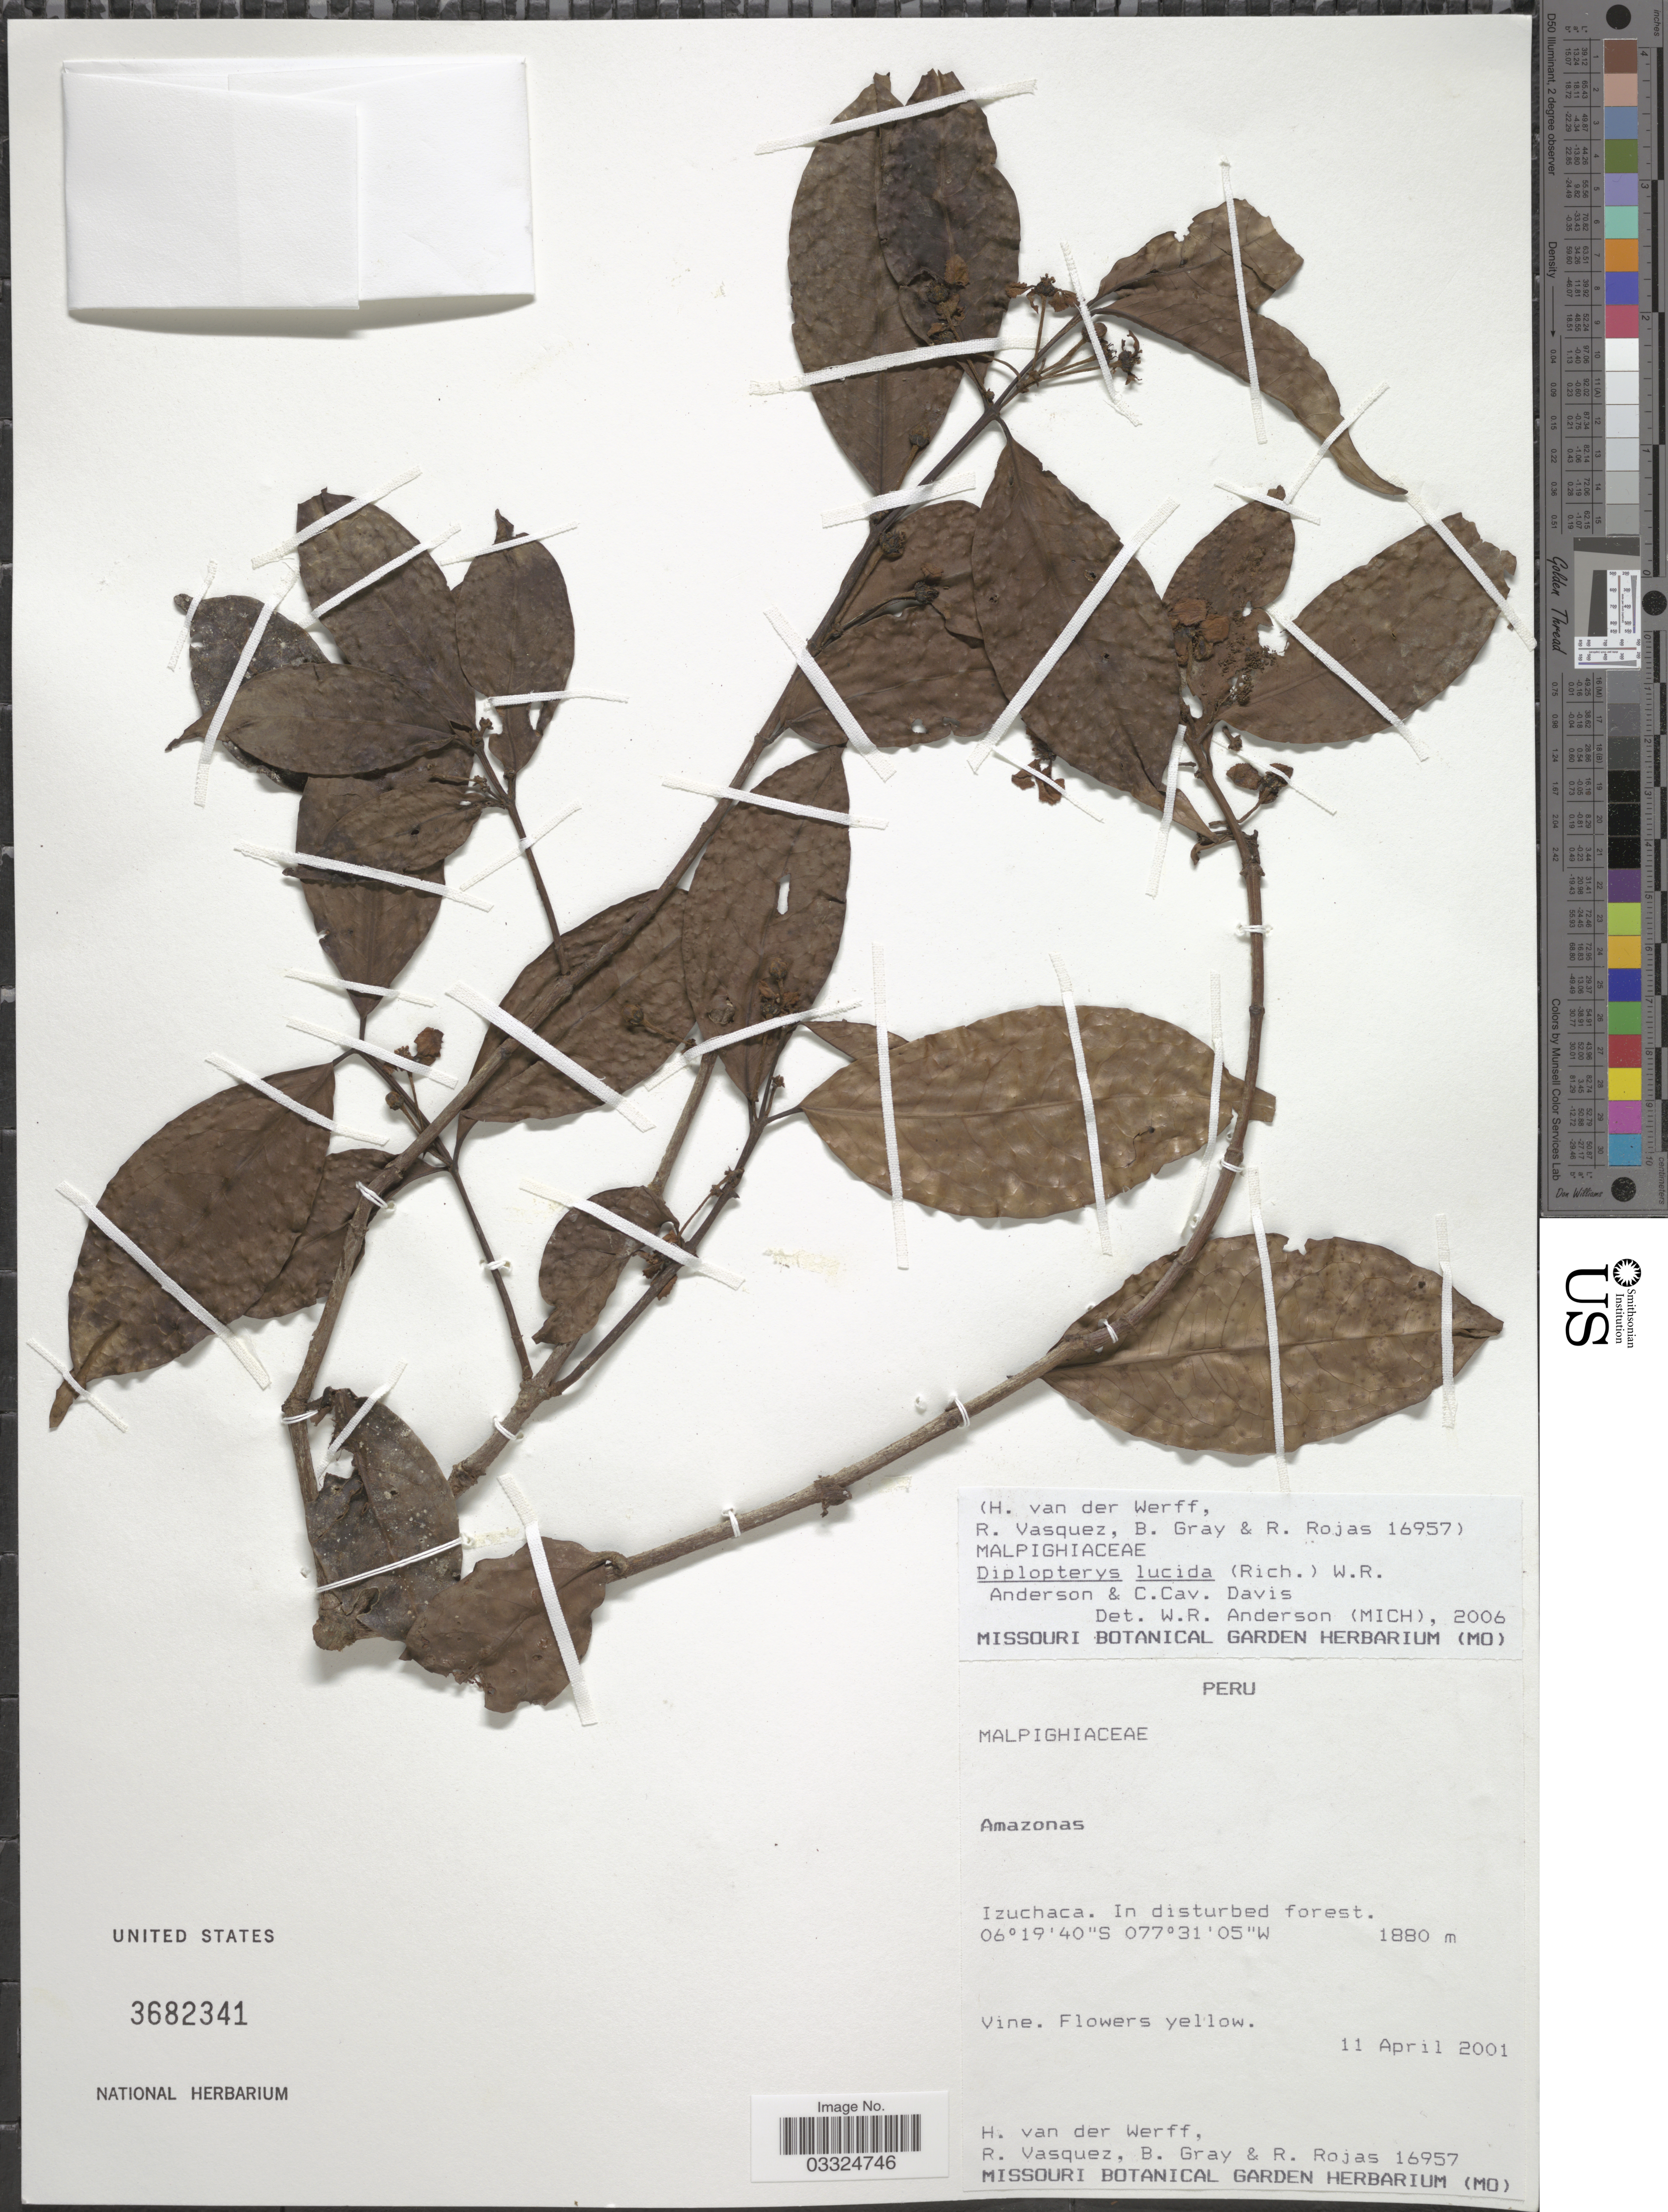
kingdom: Plantae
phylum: Tracheophyta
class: Magnoliopsida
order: Malpighiales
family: Malpighiaceae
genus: Diplopterys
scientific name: Diplopterys lucida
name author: (Nied.) W.R. Anderson & C. Davis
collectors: H. van der Werff, R. Vasquez, B. Gray & R. Rojas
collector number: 16957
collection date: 2001-04-11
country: Peru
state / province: Amazonas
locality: Izuchaca.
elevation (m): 1880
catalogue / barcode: US 3682341